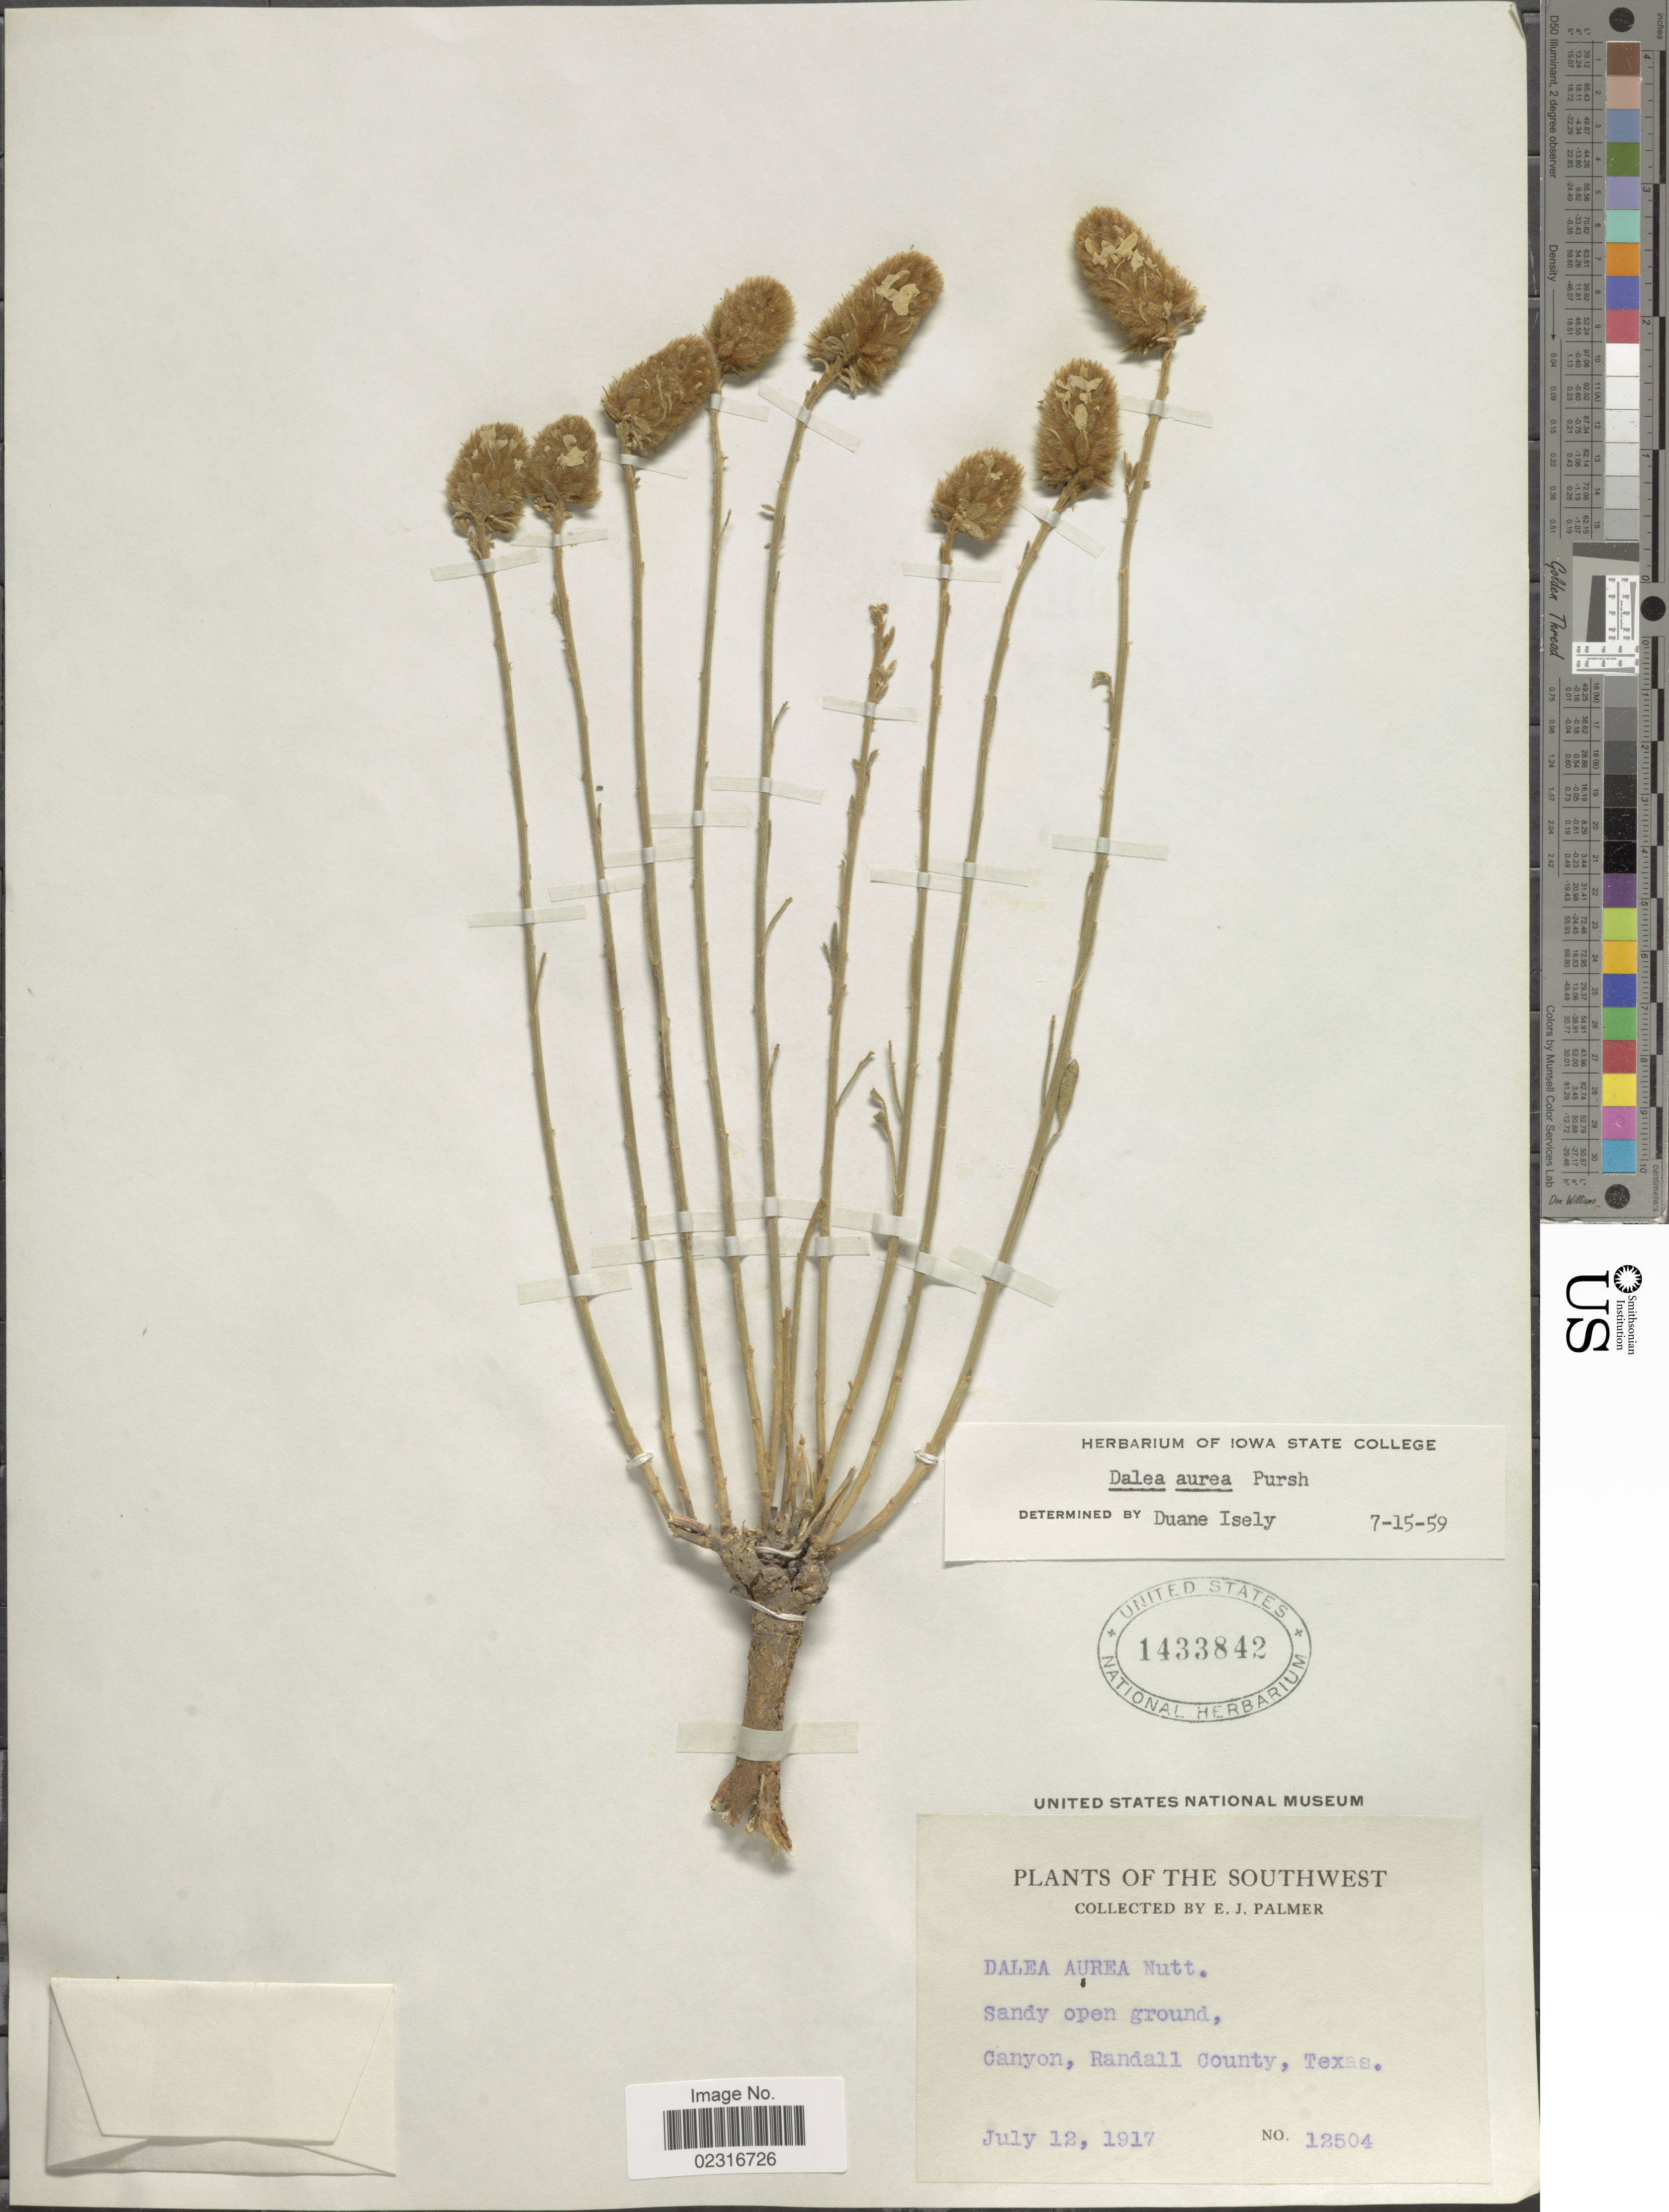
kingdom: Plantae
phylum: Tracheophyta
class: Magnoliopsida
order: Fabales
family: Fabaceae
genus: Dalea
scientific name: Dalea aurea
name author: Nutt. ex Pursh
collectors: E. J. Palmer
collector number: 12504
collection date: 1917-07-12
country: United States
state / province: Texas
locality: The southwest. Canyon, Randall County.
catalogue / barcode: US 1433842